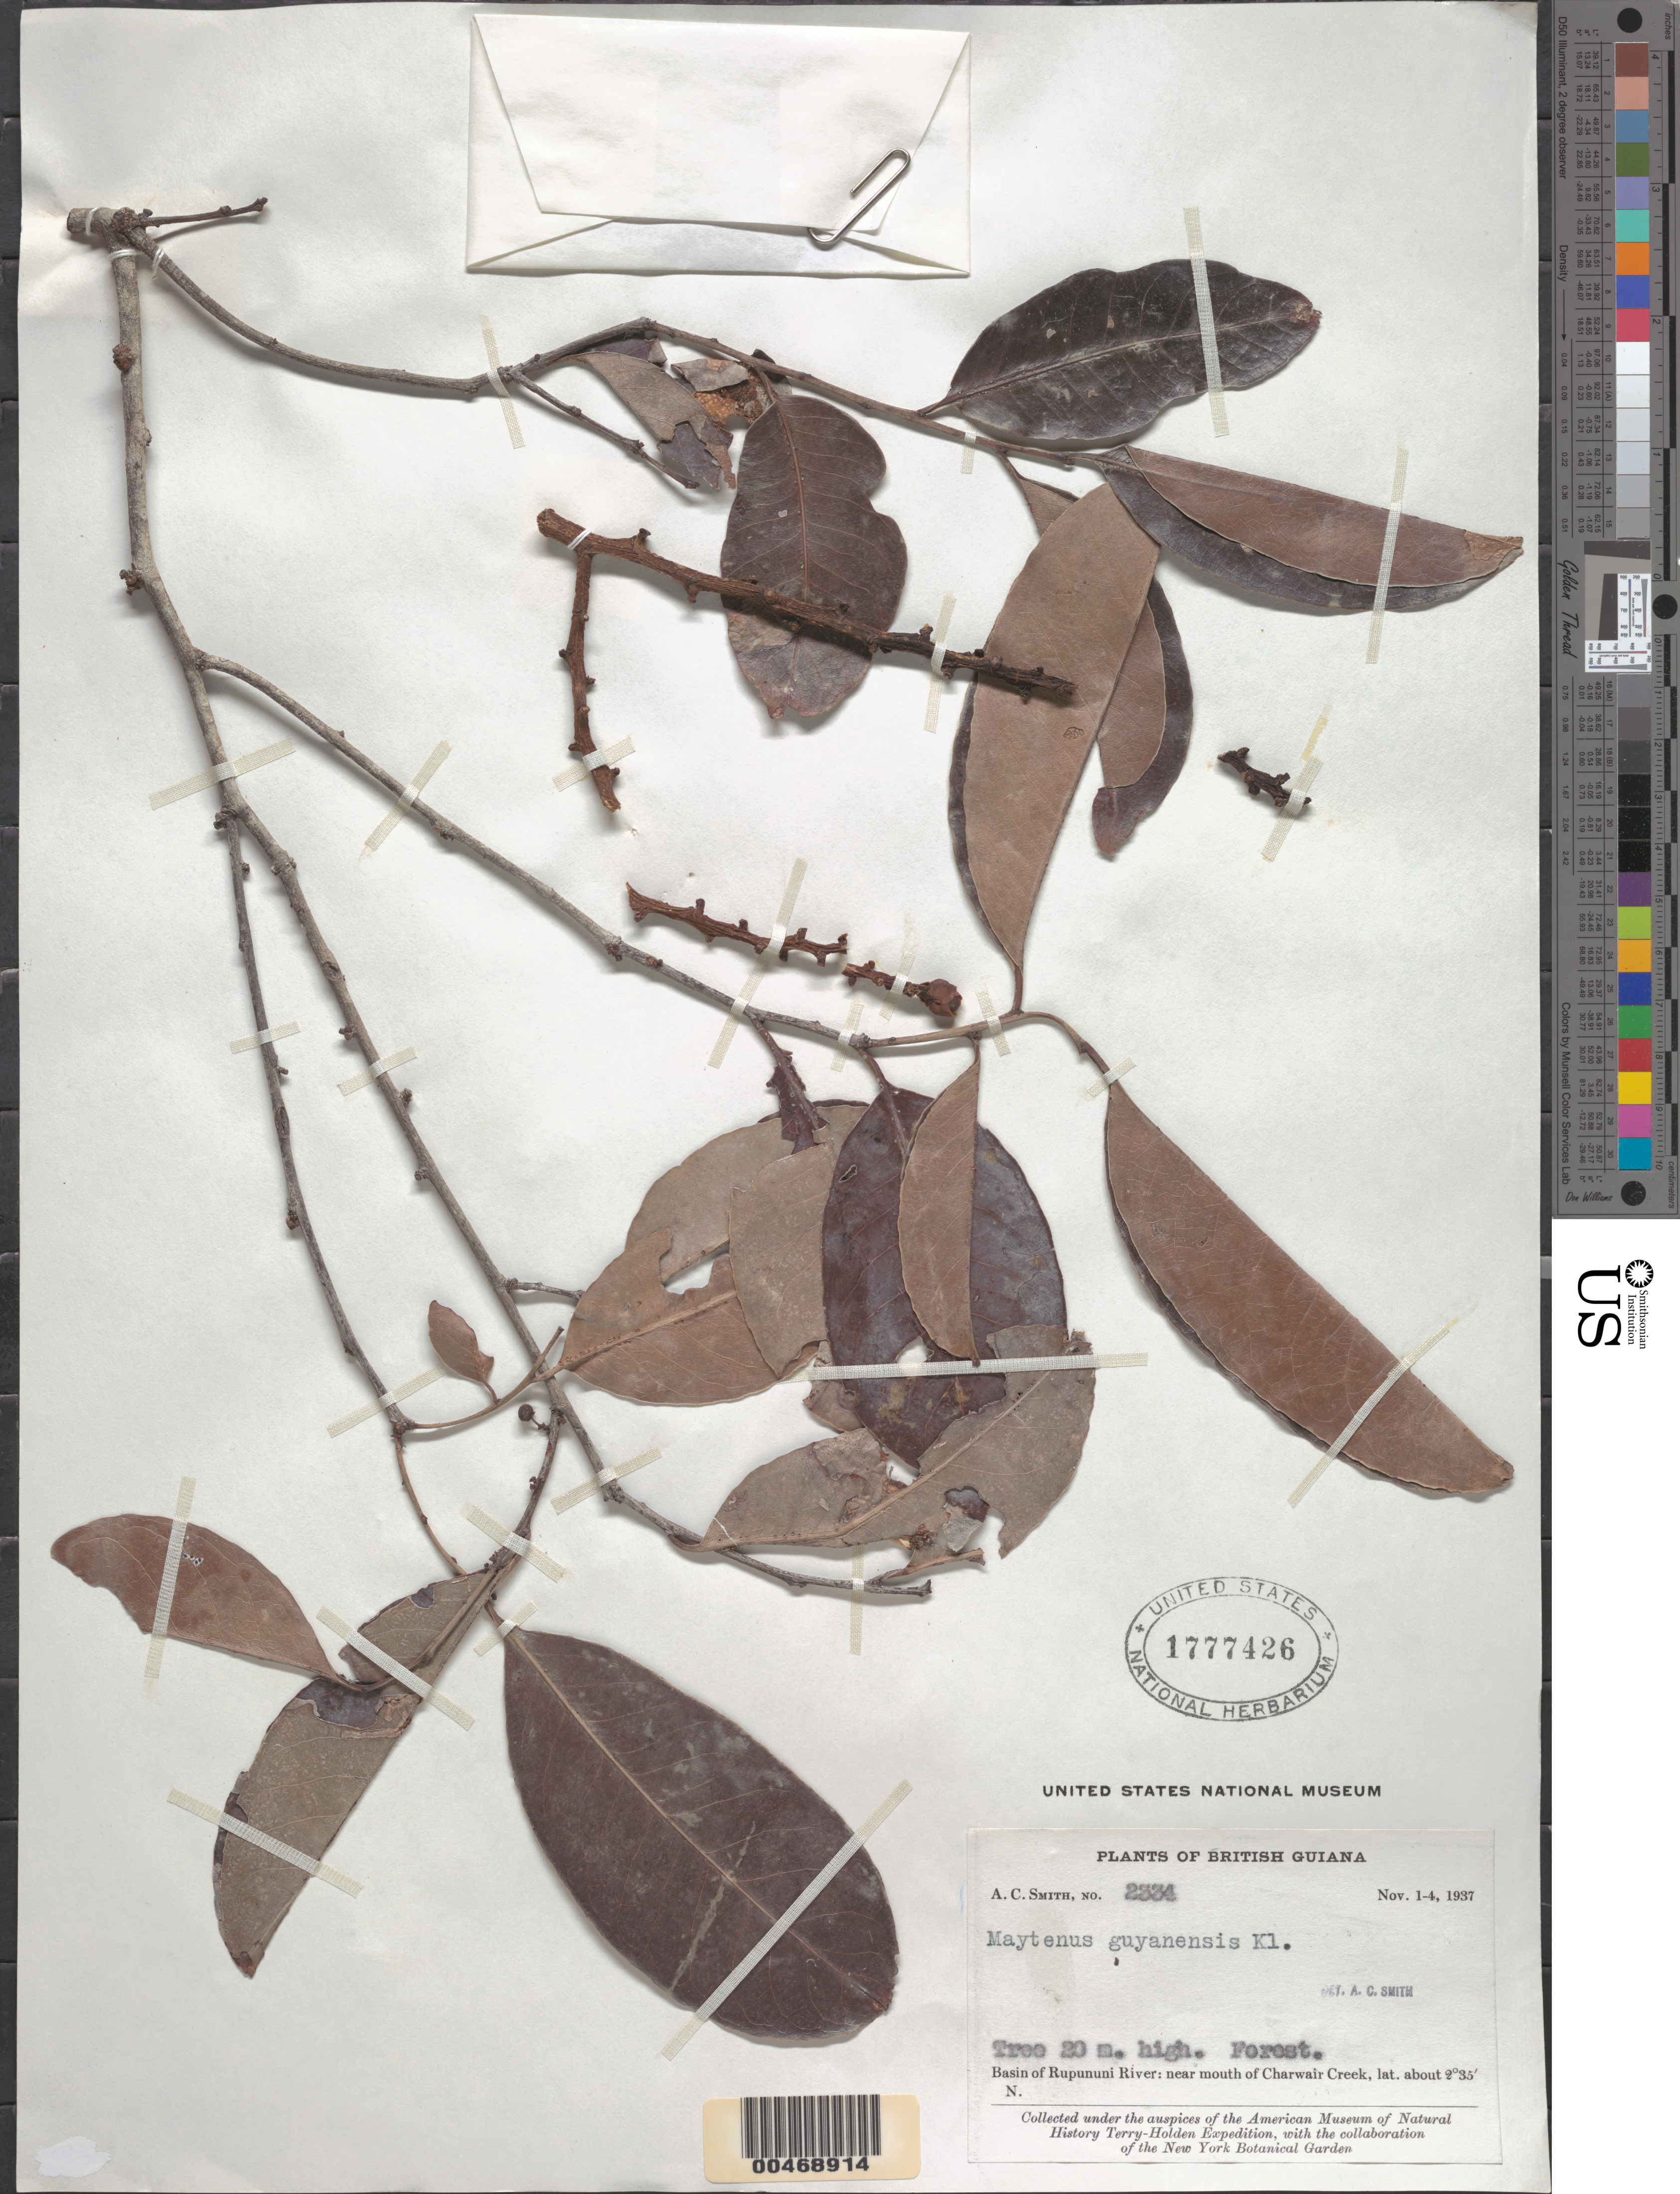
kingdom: Plantae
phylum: Tracheophyta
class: Magnoliopsida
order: Celastrales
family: Celastraceae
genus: Maytenus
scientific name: Maytenus guyanensis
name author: Klotzsch ex Reissek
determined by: Liesner, R. L.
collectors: A. C. Smith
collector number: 2334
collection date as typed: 1-Nov-37 to 4-Nov-37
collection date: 1937-11-01/1937-11-04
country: Guyana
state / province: U. Takutu-U. Essequibo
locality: Charwair Creek, near mouth, Rupununi R. basin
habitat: Forest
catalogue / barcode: US 1777426